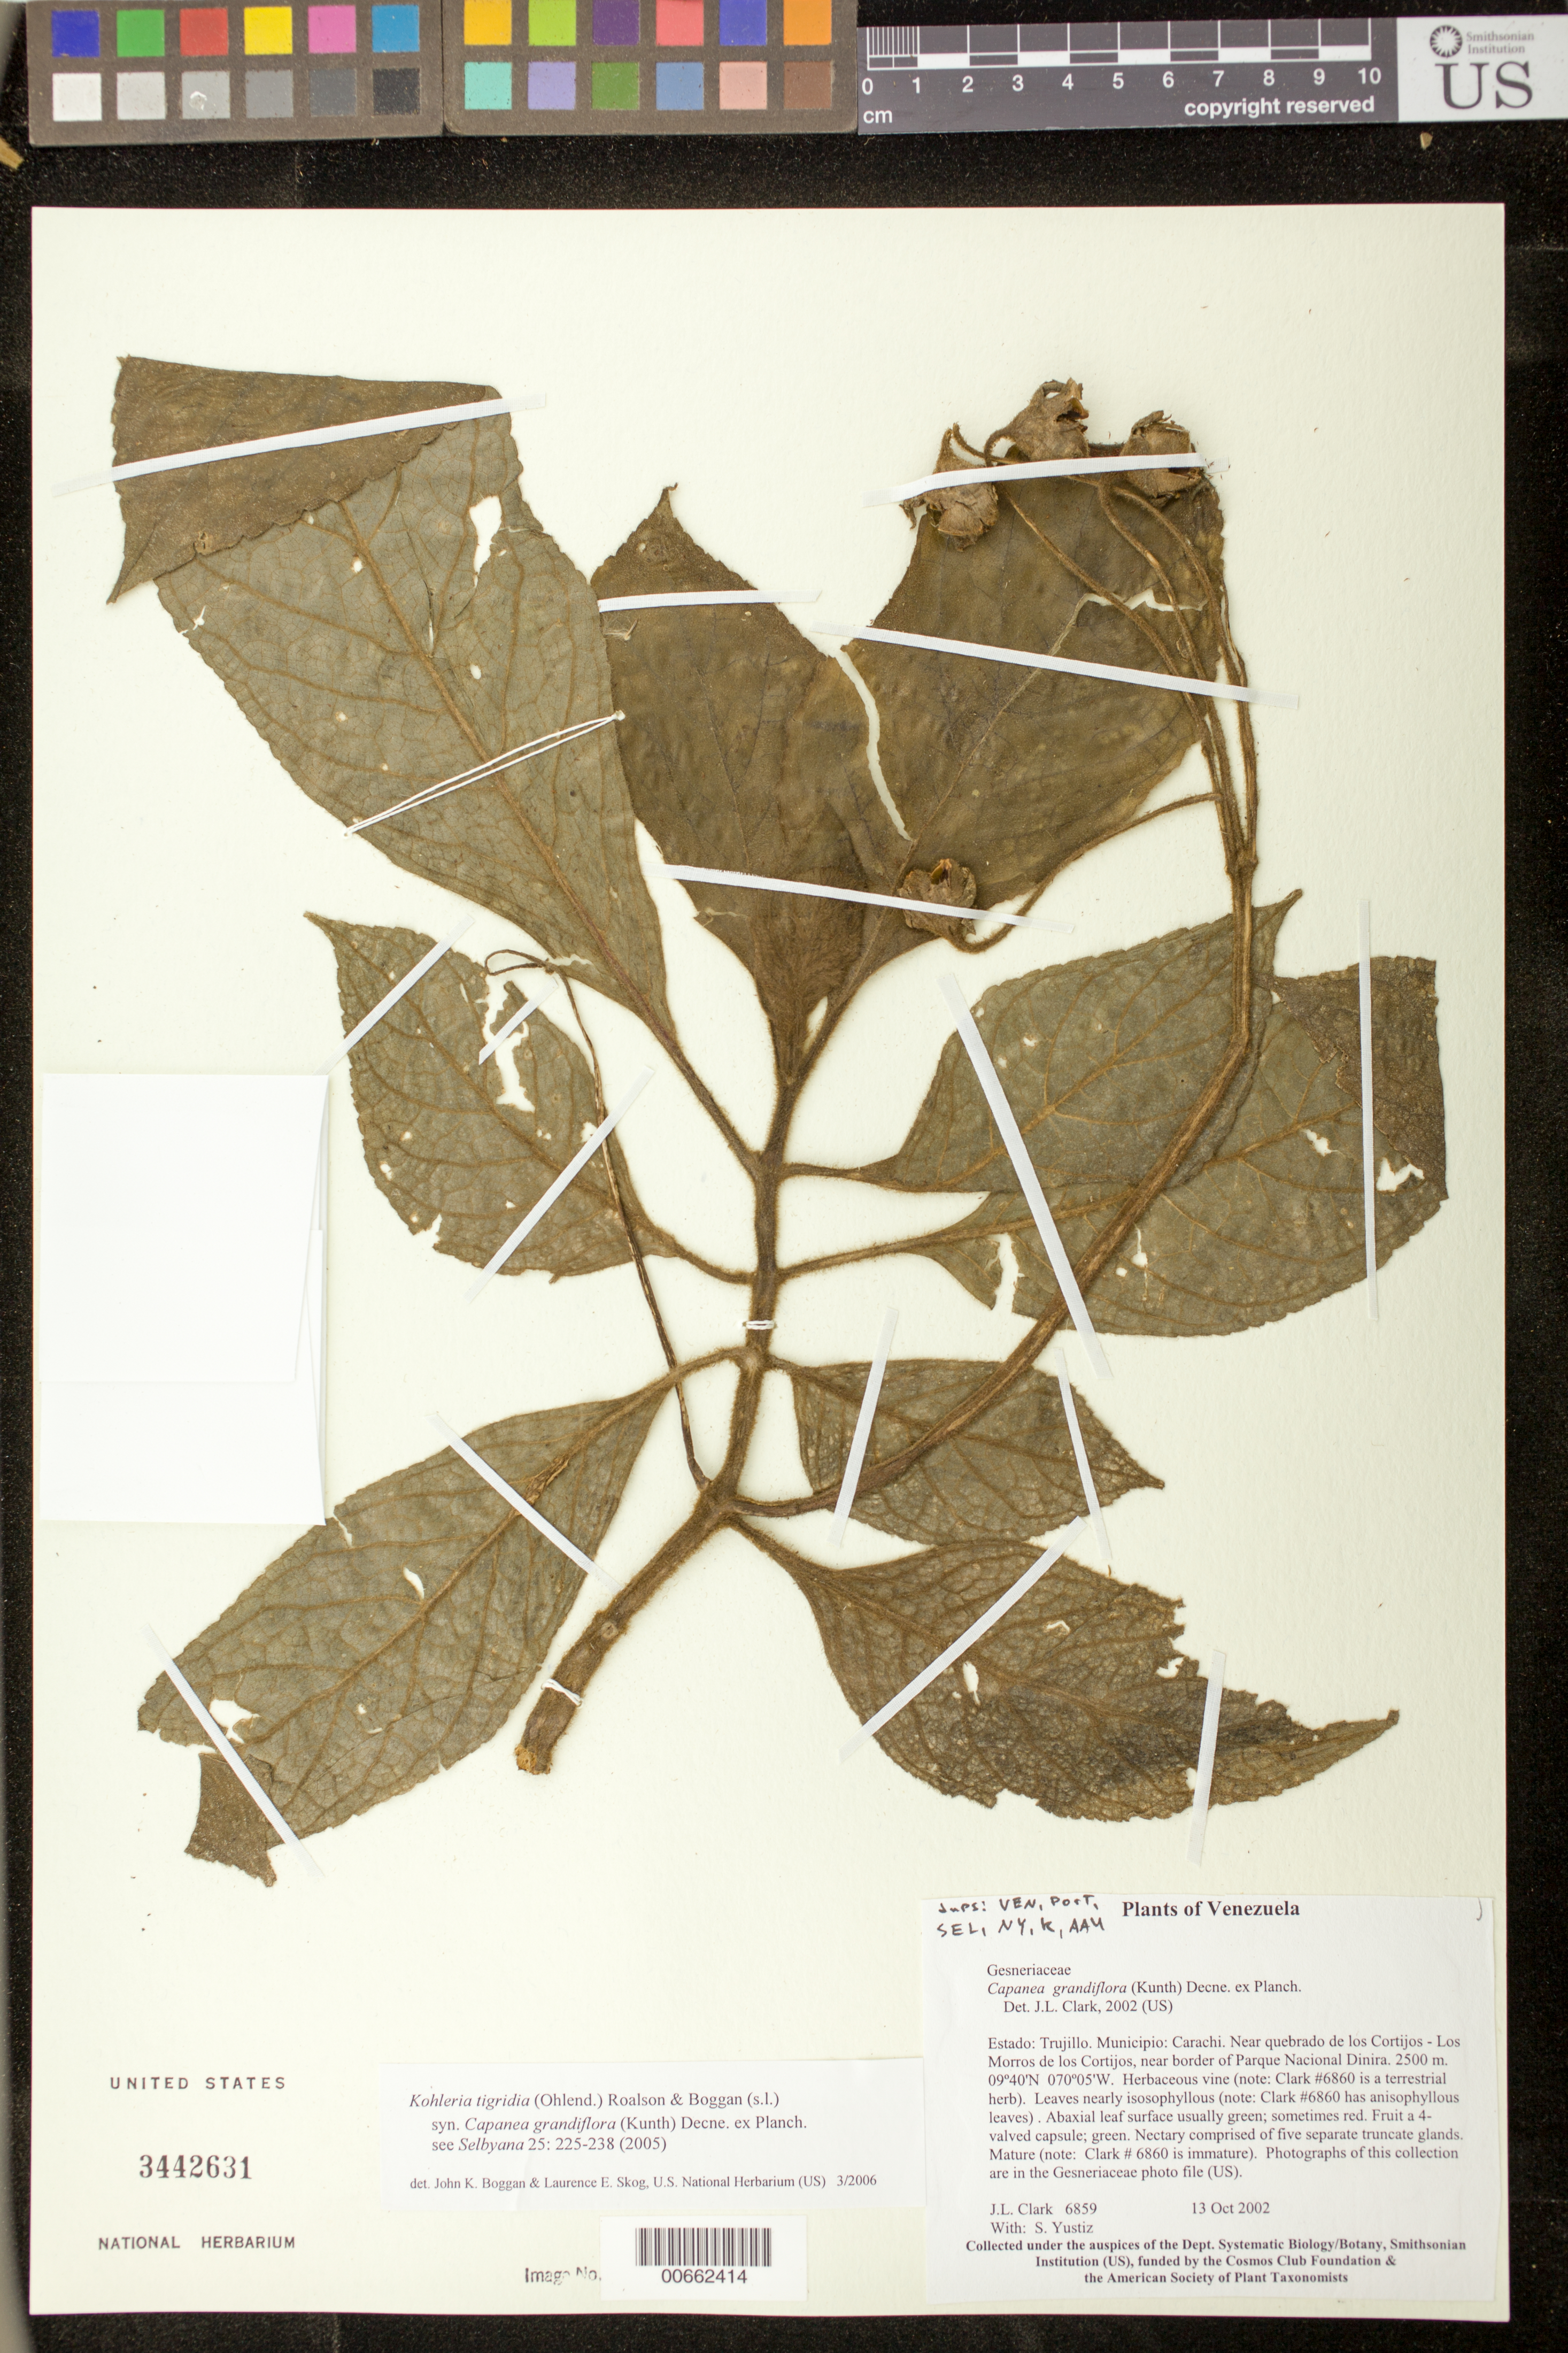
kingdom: Plantae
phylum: Tracheophyta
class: Magnoliopsida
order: Lamiales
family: Gesneriaceae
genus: Kohleria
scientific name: Kohleria tigridia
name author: (Ohlend.) Roalson & Boggan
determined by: Boggan, J. K.; Skog, L. E.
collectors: J. L. Clark & S. Yustiz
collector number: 6859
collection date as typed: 13 Oct 2002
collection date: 2002-10-13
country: Venezuela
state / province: Trujillo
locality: Carachi: Near quebrado de los Cortijos - Los Morros de los Cortijos, near border of Parque Nacional Dinira.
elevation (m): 2500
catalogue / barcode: US 3442631